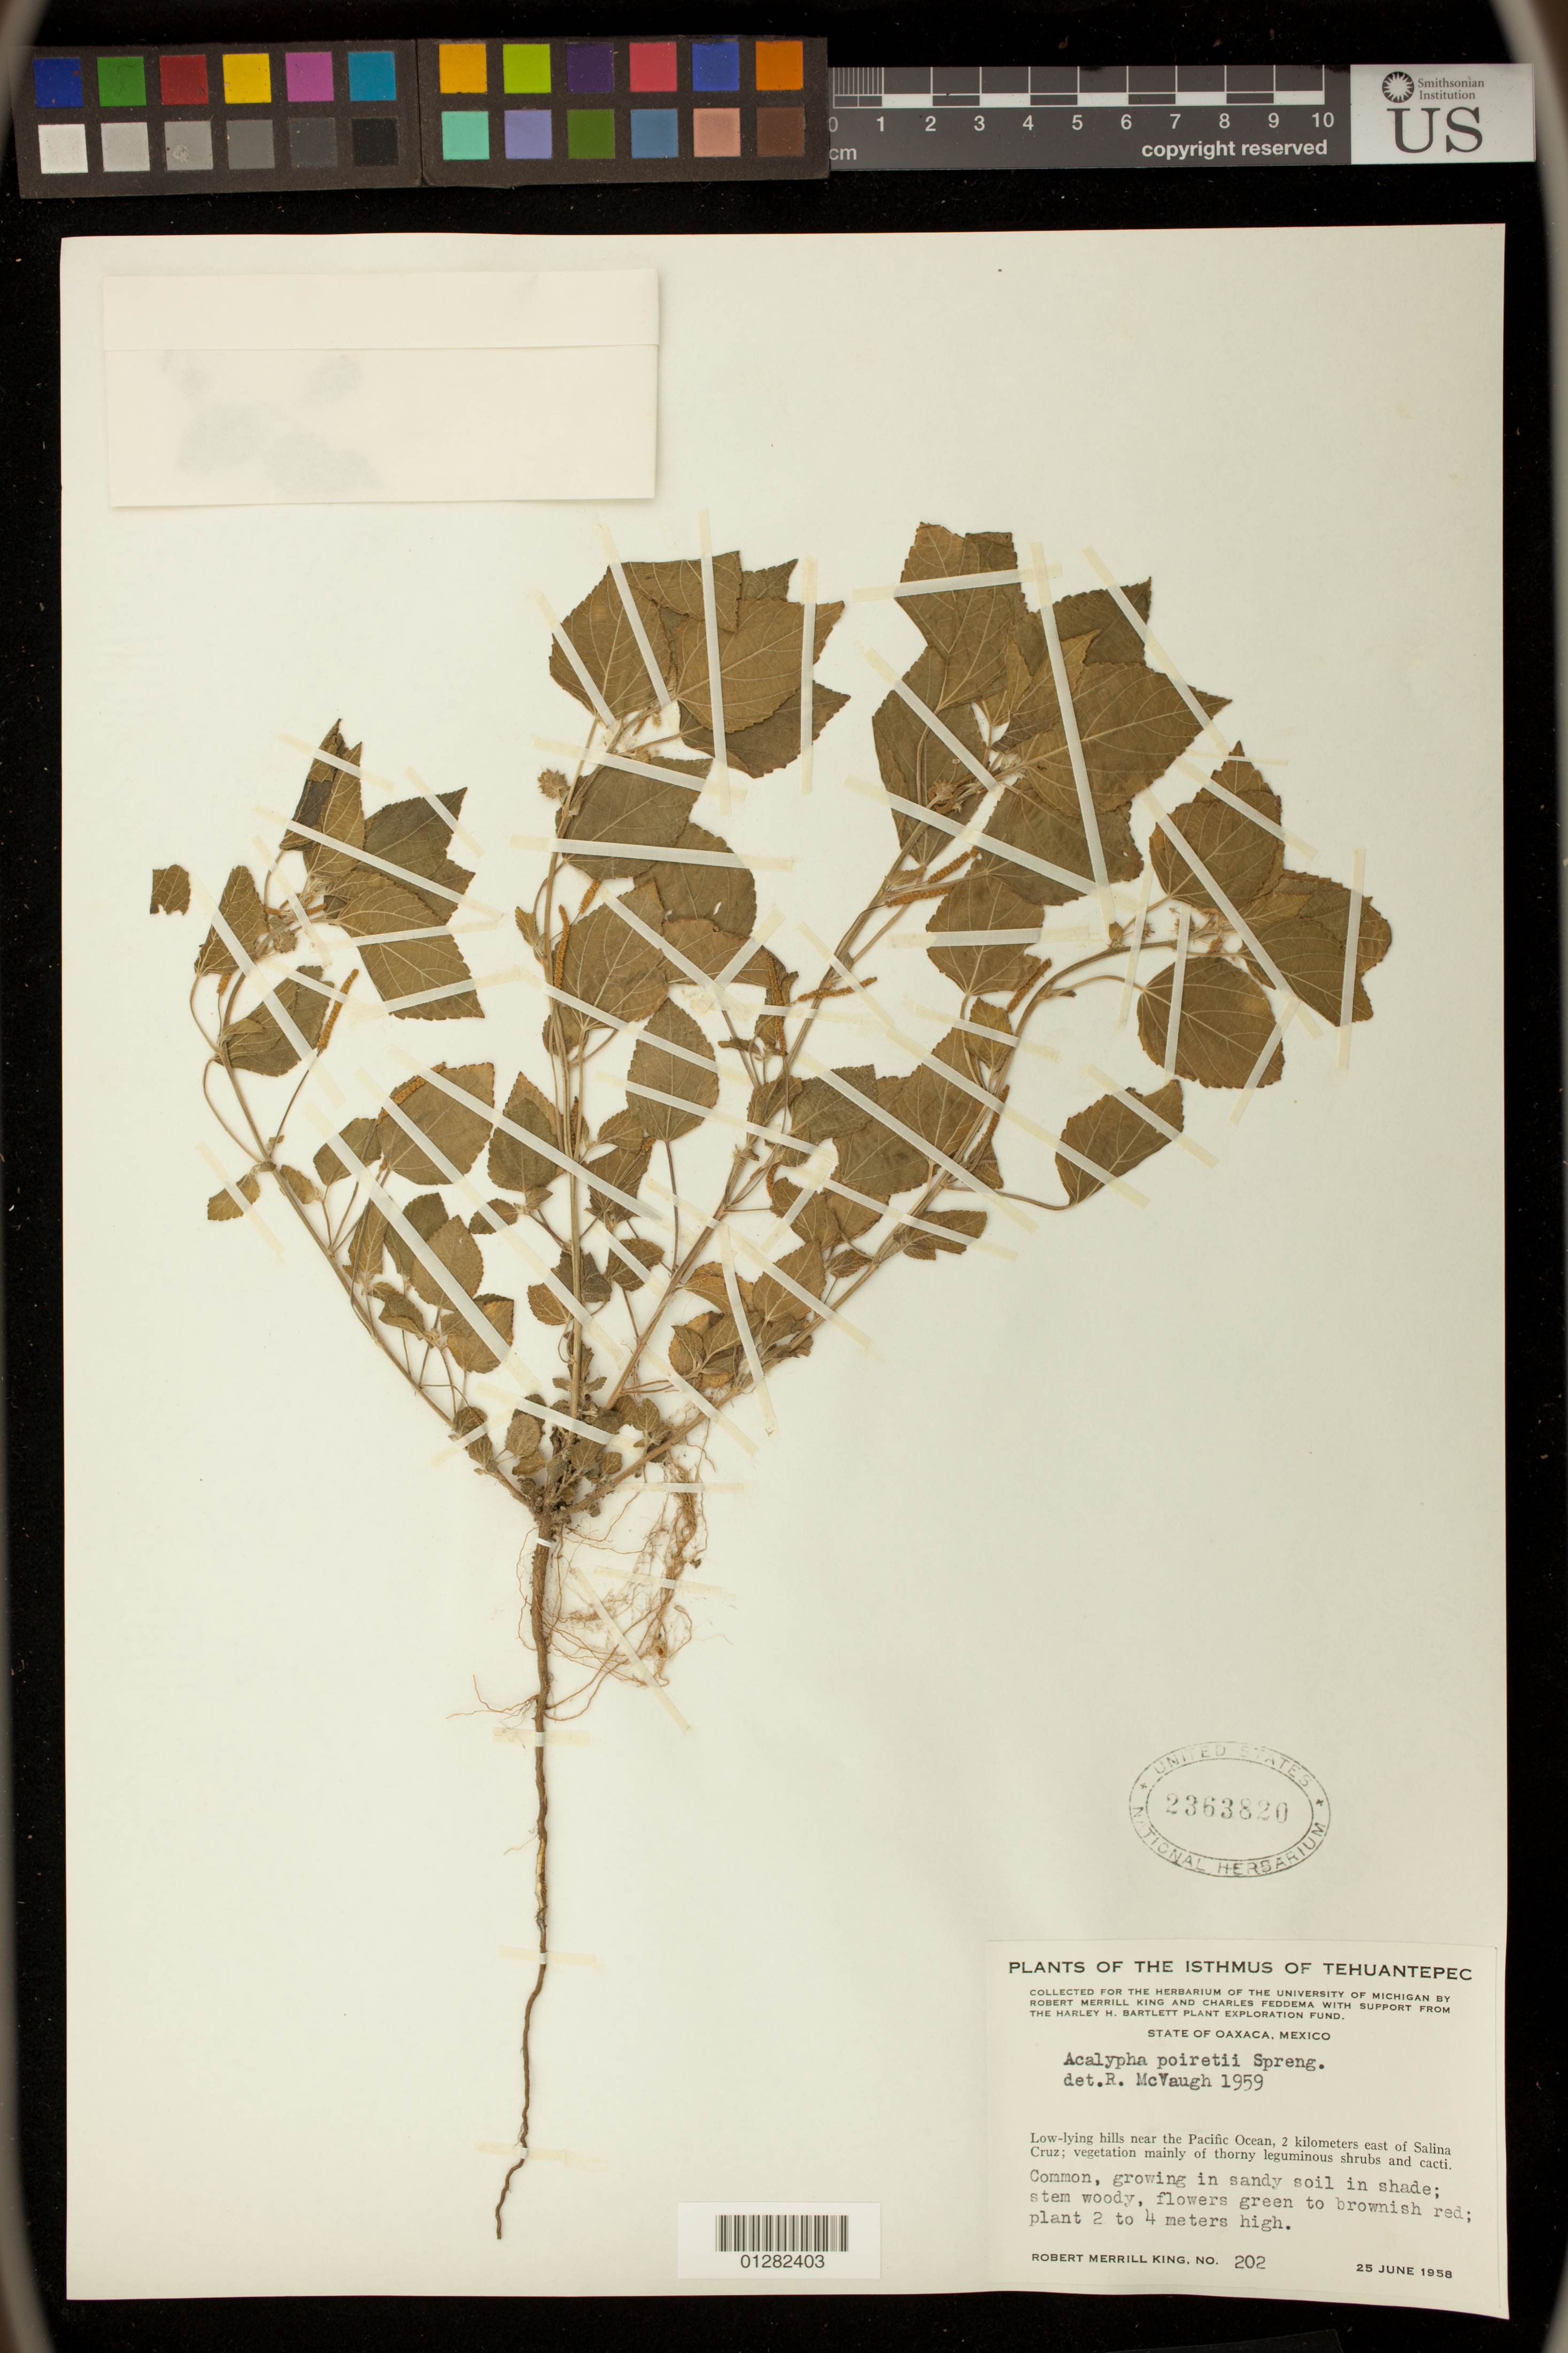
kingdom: Plantae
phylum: Tracheophyta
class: Magnoliopsida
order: Malpighiales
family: Euphorbiaceae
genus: Acalypha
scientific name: Acalypha poiretii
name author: Spreng.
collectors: G. B. Hinton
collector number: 202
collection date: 1958-06-25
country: Mexico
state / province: Oaxaca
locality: Isthmus of Tehuantepec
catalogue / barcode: US 2363820